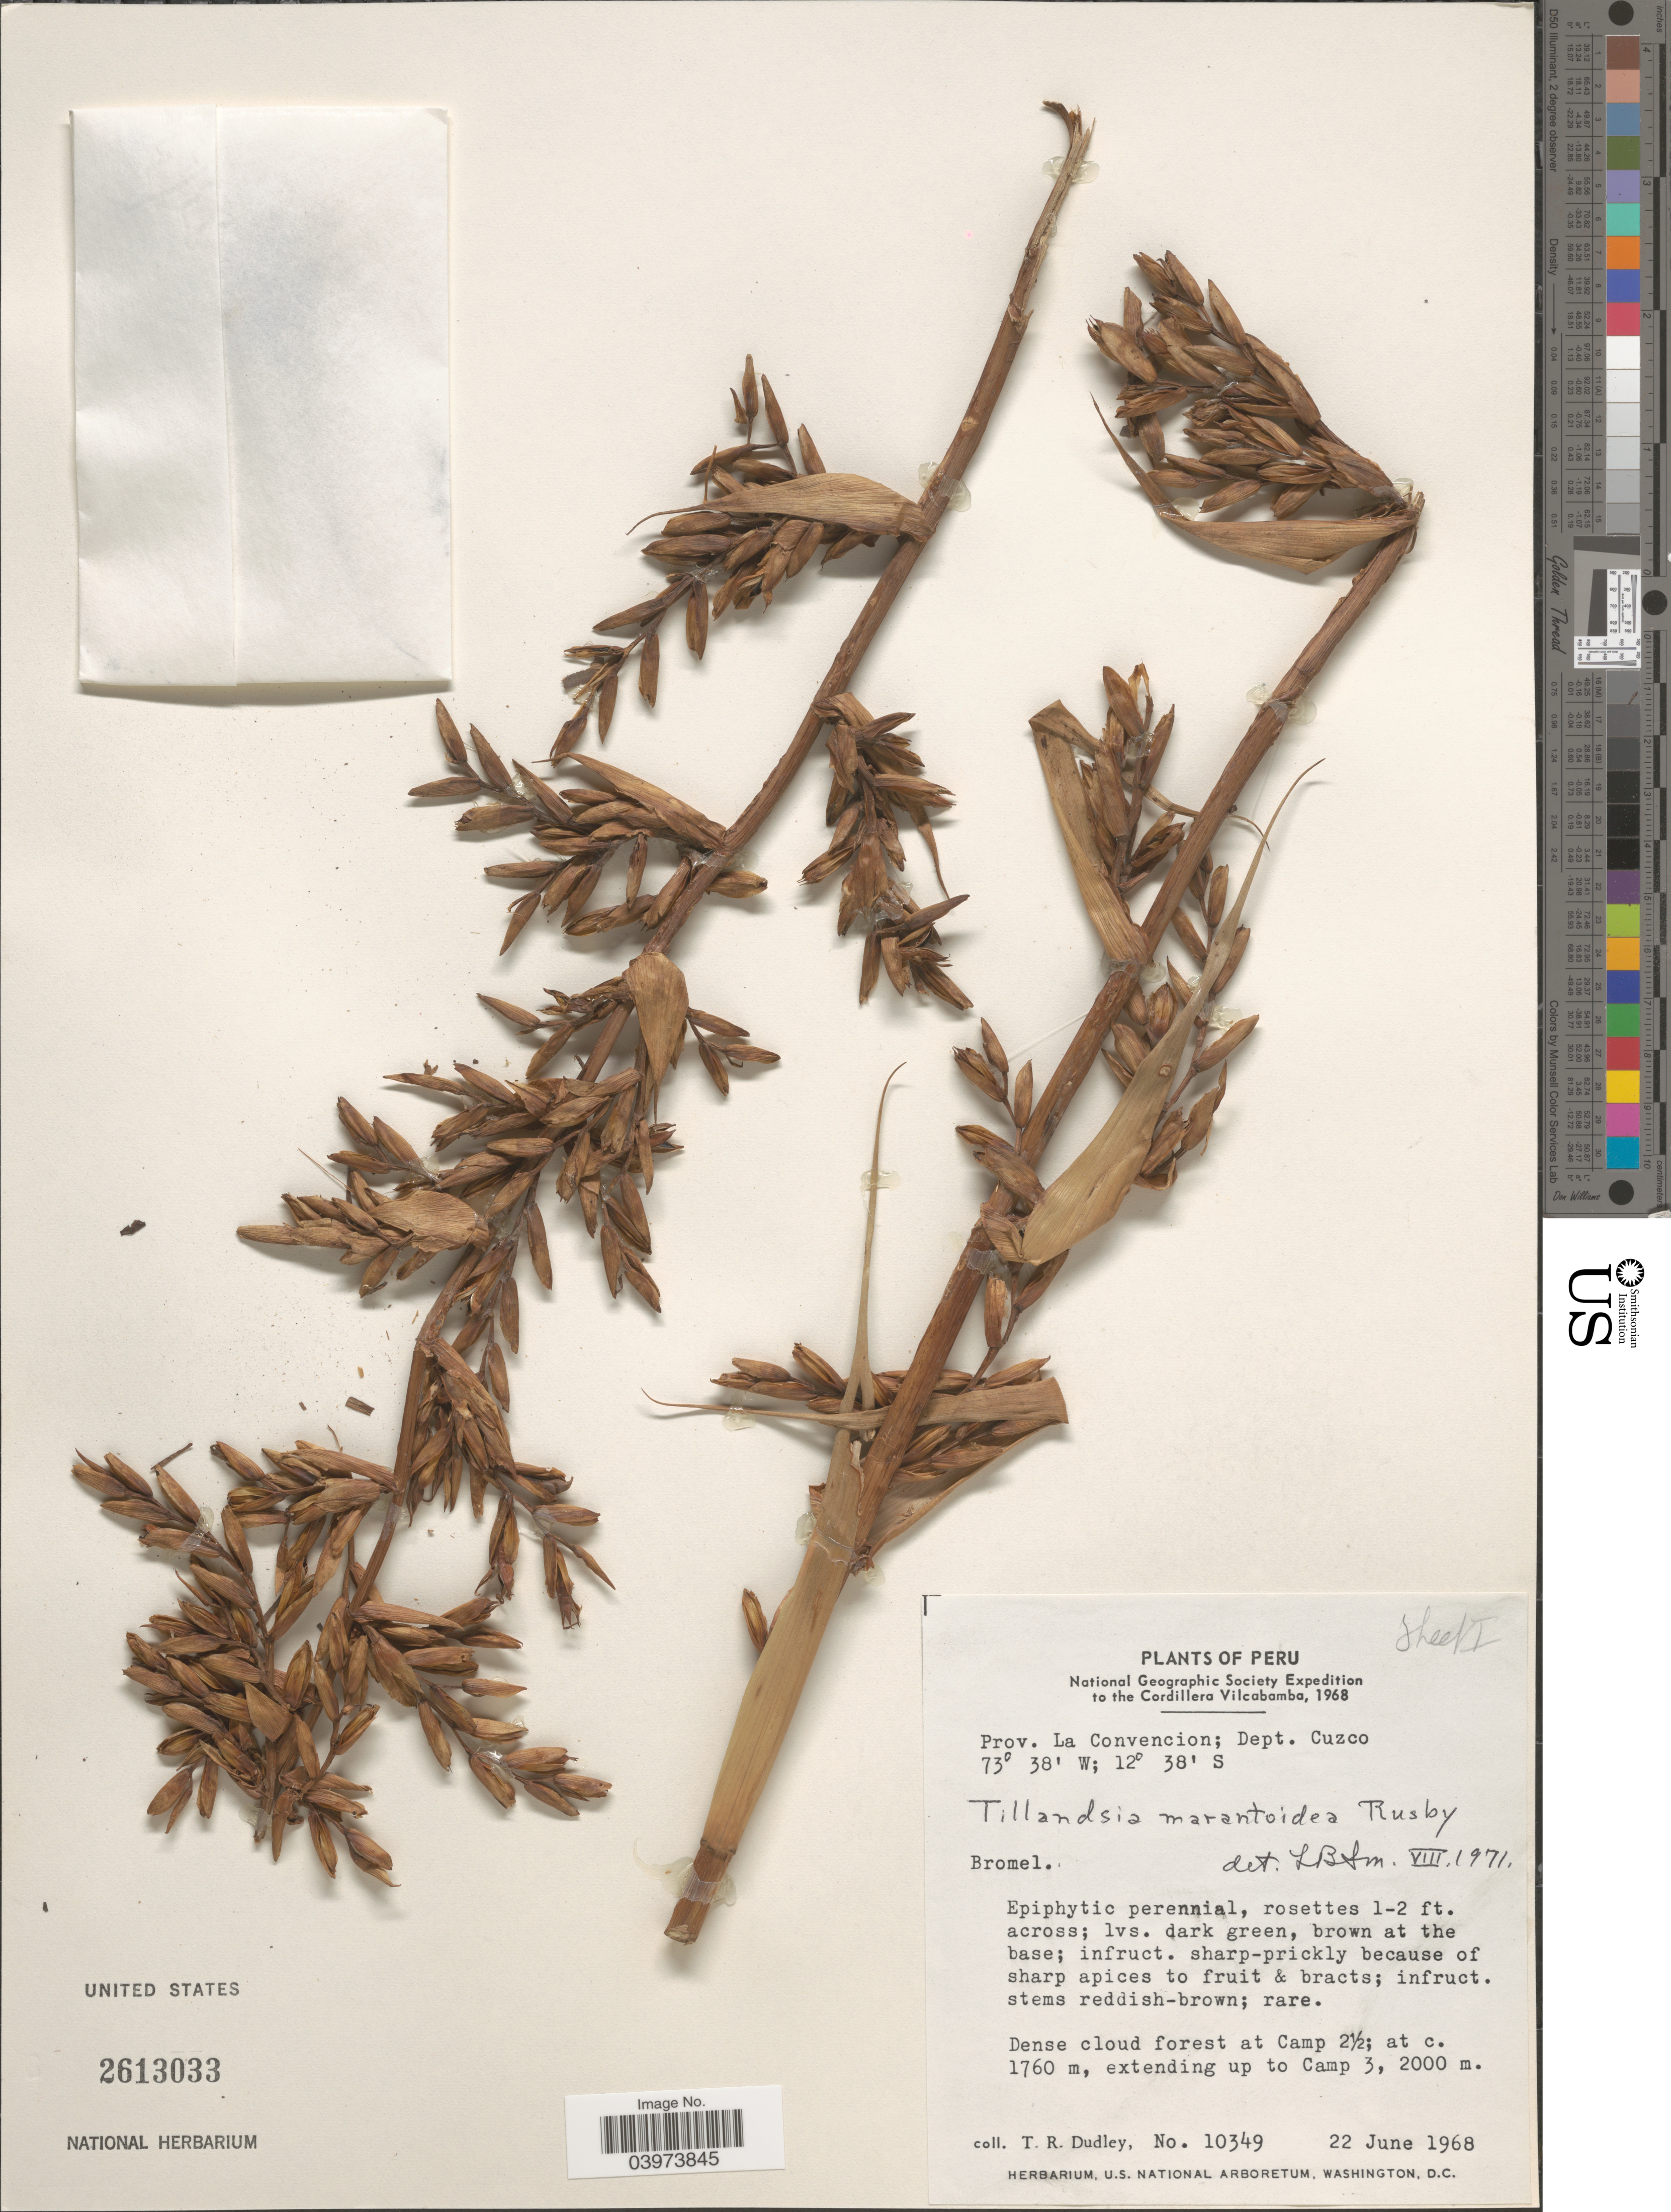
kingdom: Plantae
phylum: Tracheophyta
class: Liliopsida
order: Poales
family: Bromeliaceae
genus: Tillandsia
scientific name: Tillandsia marantoidea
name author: Rusby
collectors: T. R. Dudley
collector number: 10349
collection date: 1968-06-22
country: Peru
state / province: Cusco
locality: National Geographic Society Expedition to the Cordillera Vilcabamba, 1968. Prov. La Convencion; Dept. Cuzco. Dense cloud forest at Camp 2½.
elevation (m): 1760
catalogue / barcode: US 2613033